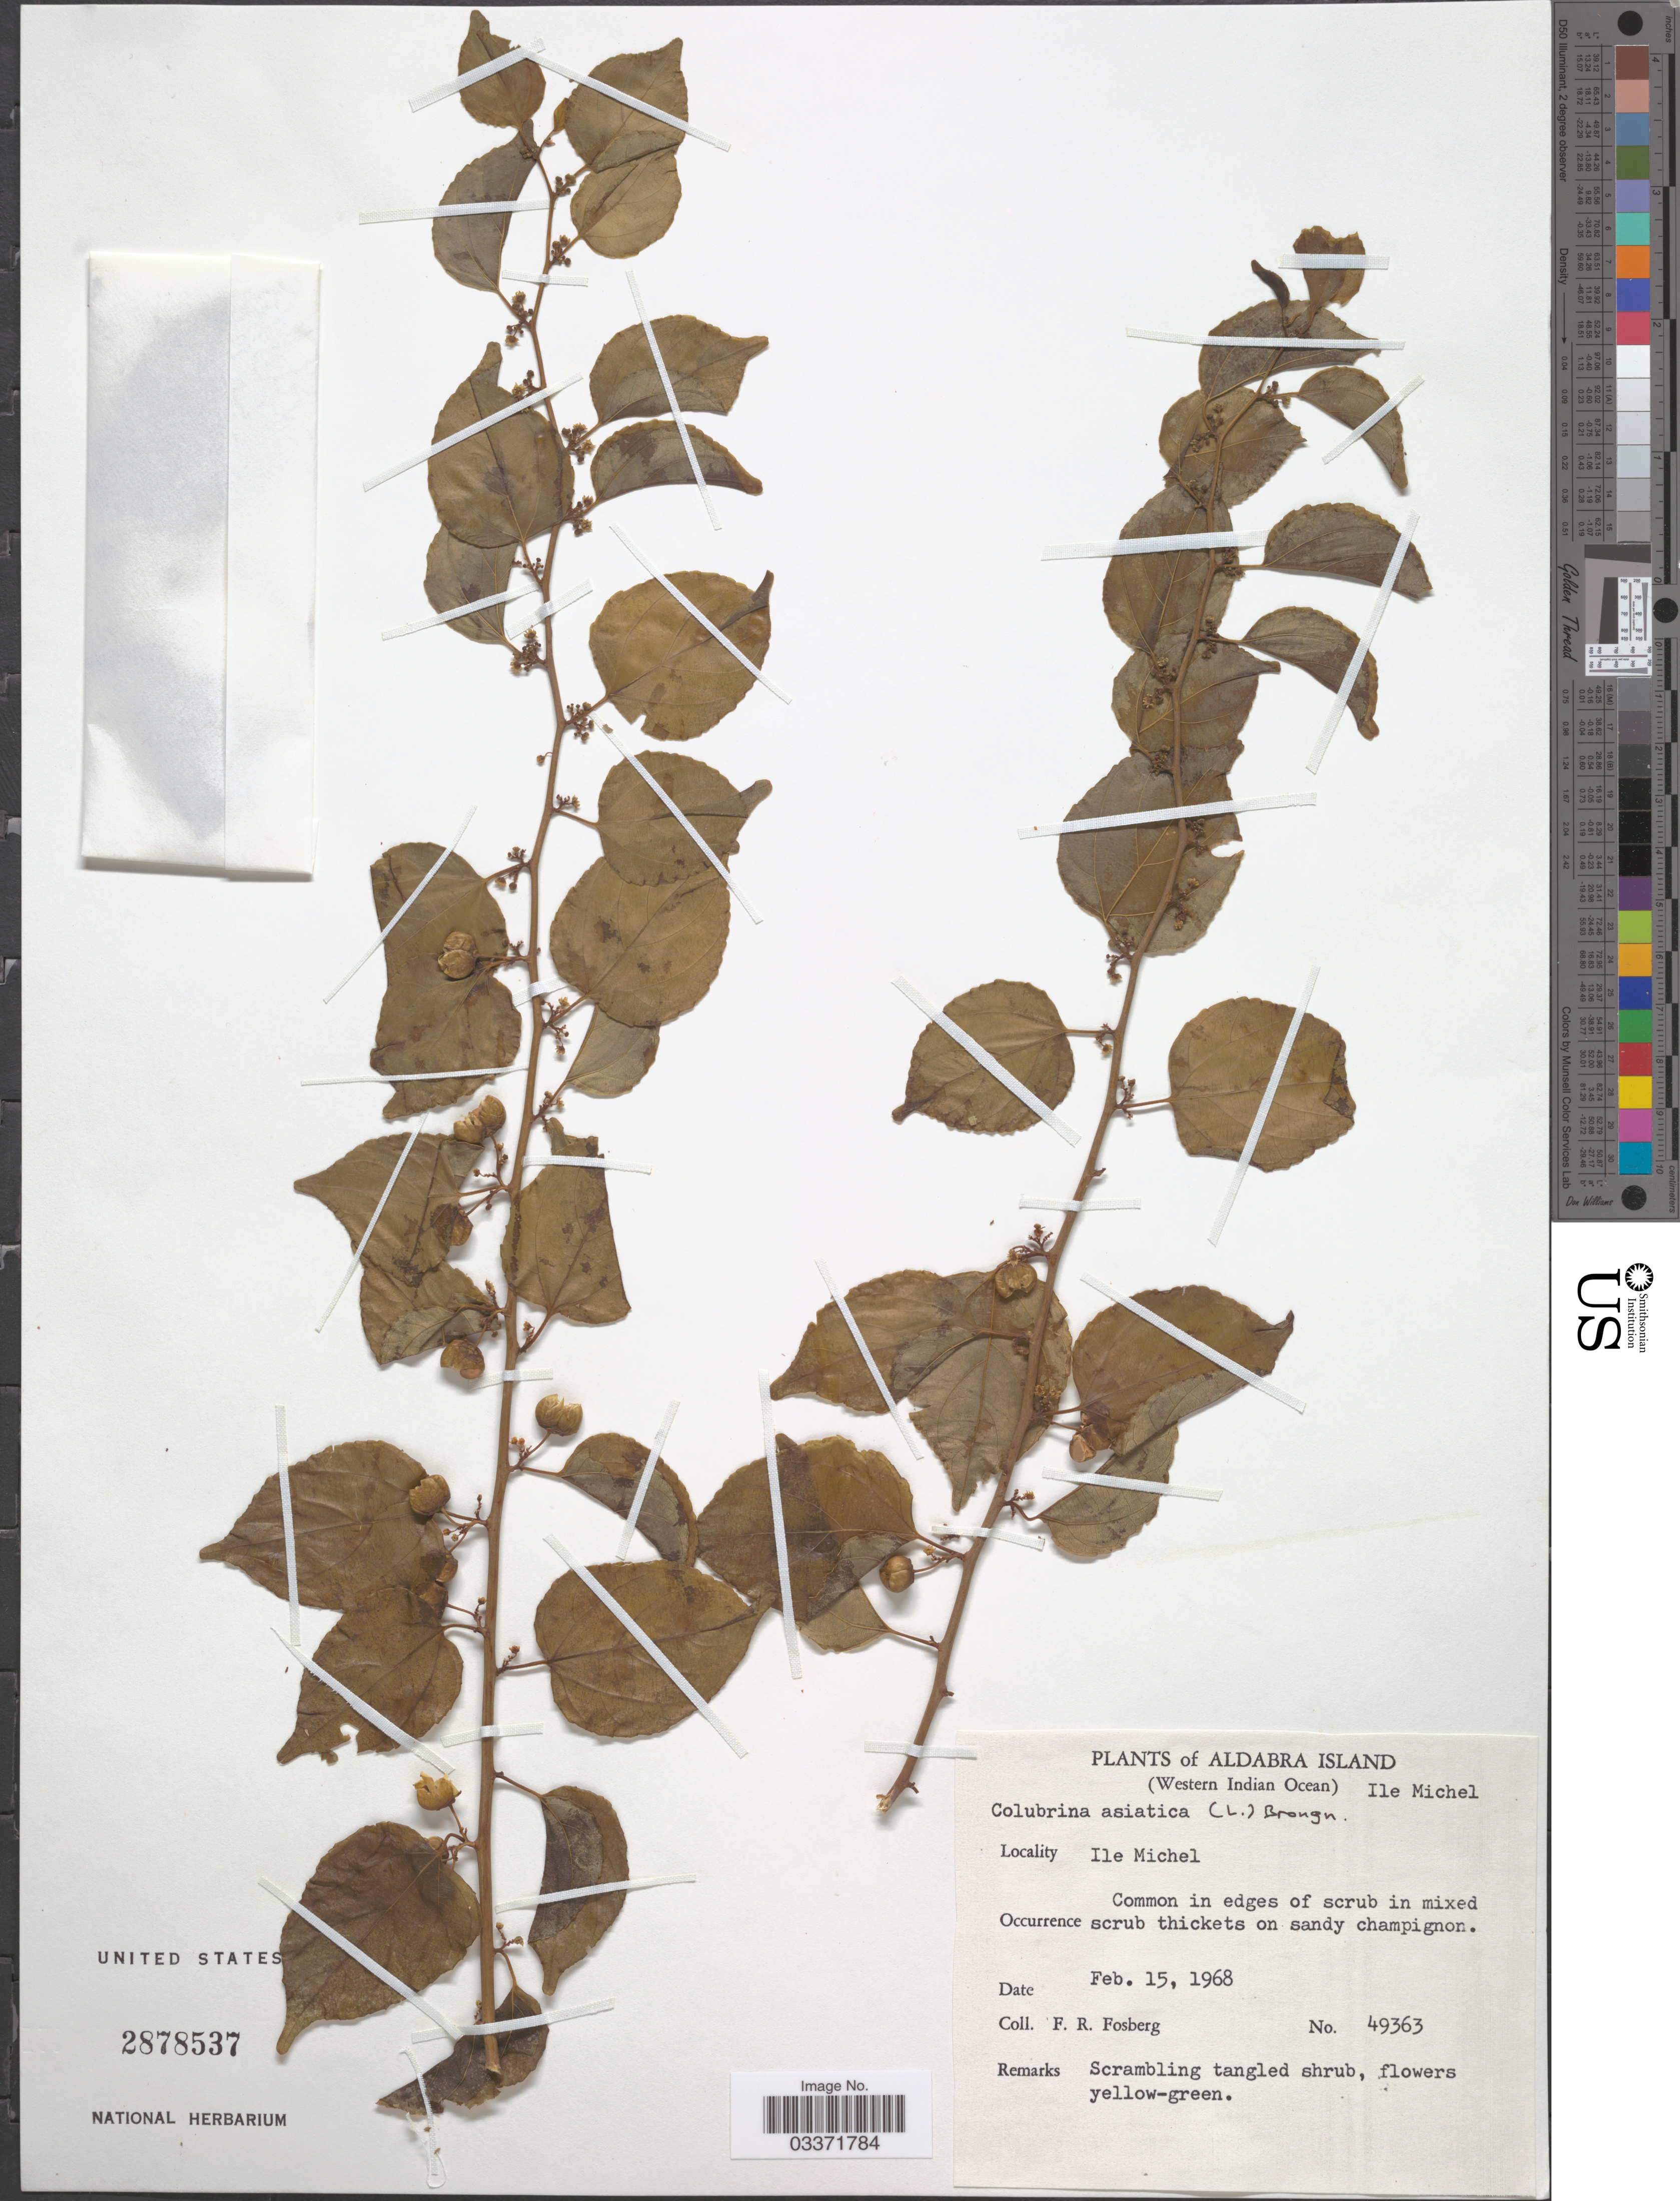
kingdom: Plantae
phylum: Tracheophyta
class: Magnoliopsida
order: Rosales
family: Rhamnaceae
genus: Colubrina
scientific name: Colubrina asiatica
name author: (L.) Brongn.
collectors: F. R. Fosberg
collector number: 49363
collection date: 1968-02-15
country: Seychelles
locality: Aldabra Island (Western Indian Ocean), Ile Michel.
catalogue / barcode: US 2878537